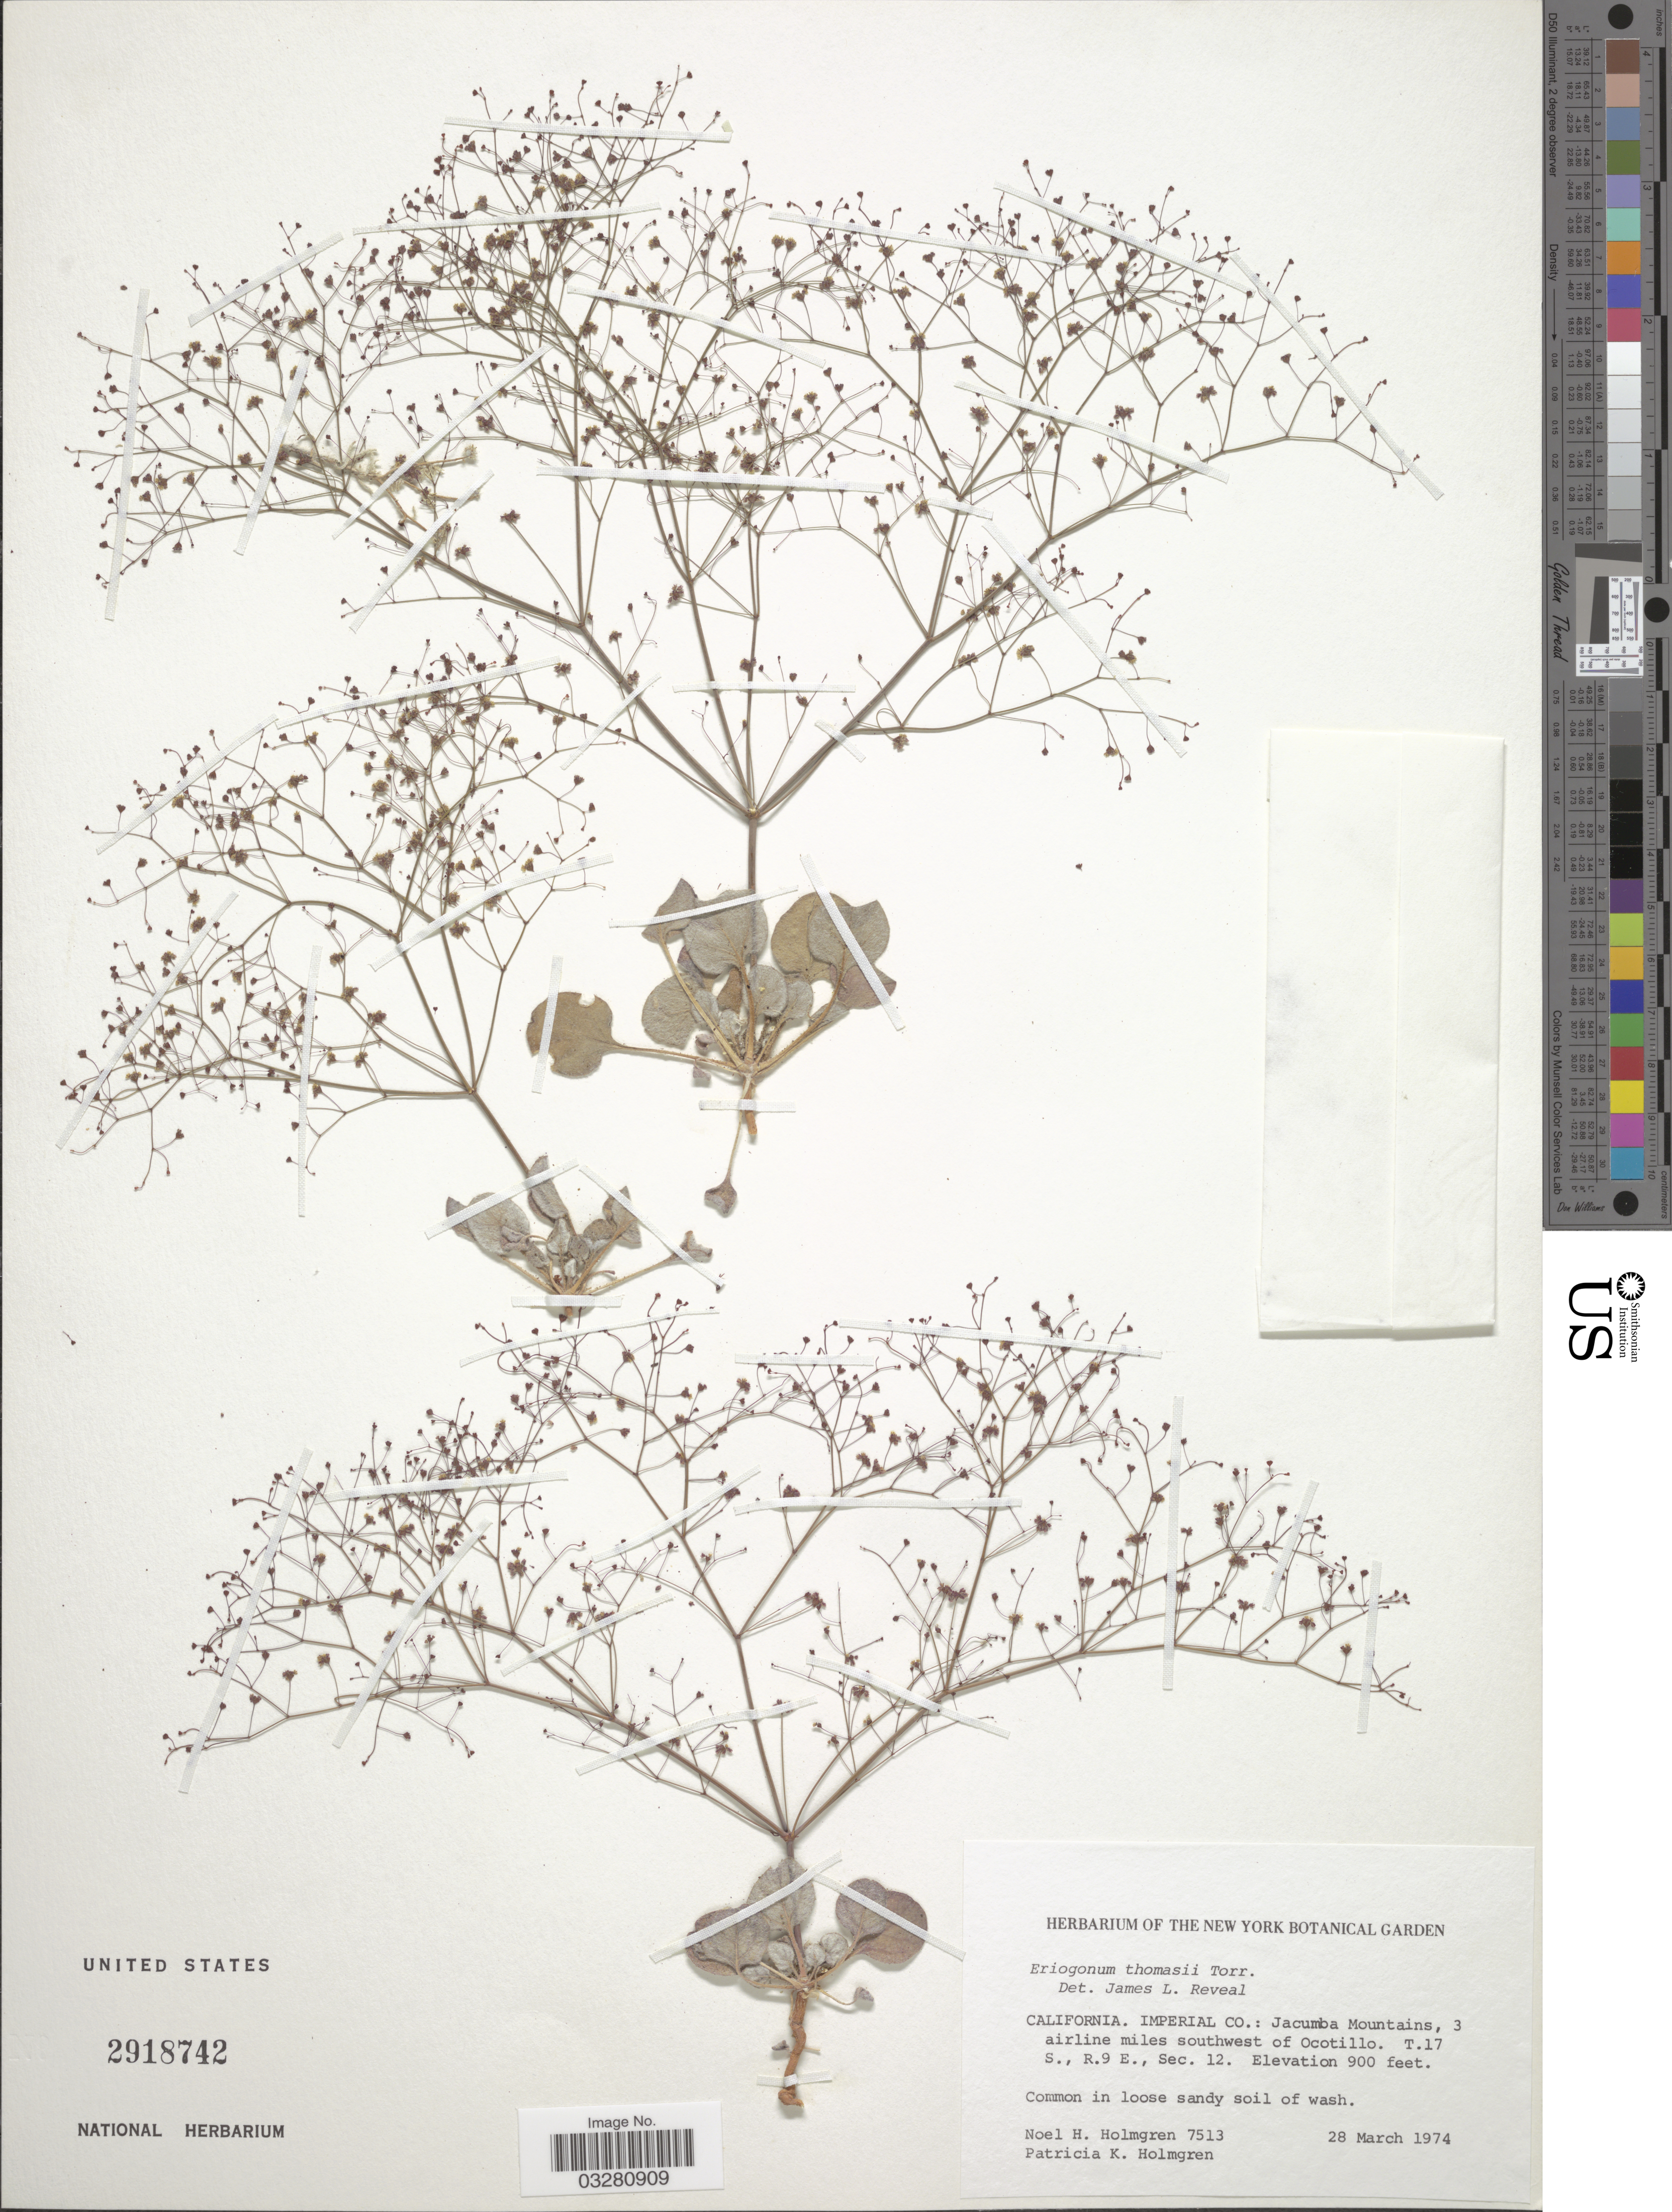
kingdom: Plantae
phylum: Tracheophyta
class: Magnoliopsida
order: Caryophyllales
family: Polygonaceae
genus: Eriogonum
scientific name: Eriogonum thomasii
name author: Torr.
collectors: N. H. Holmgren & P. K. Holmgren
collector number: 7513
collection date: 1974-03-28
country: United States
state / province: California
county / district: Imperial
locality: Imperial Co.: Jacumba Mountains, 3 airline miles southwest of Ocotillo. T.17 S., R.9 E., Sec. 12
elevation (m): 274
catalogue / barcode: US 2918742